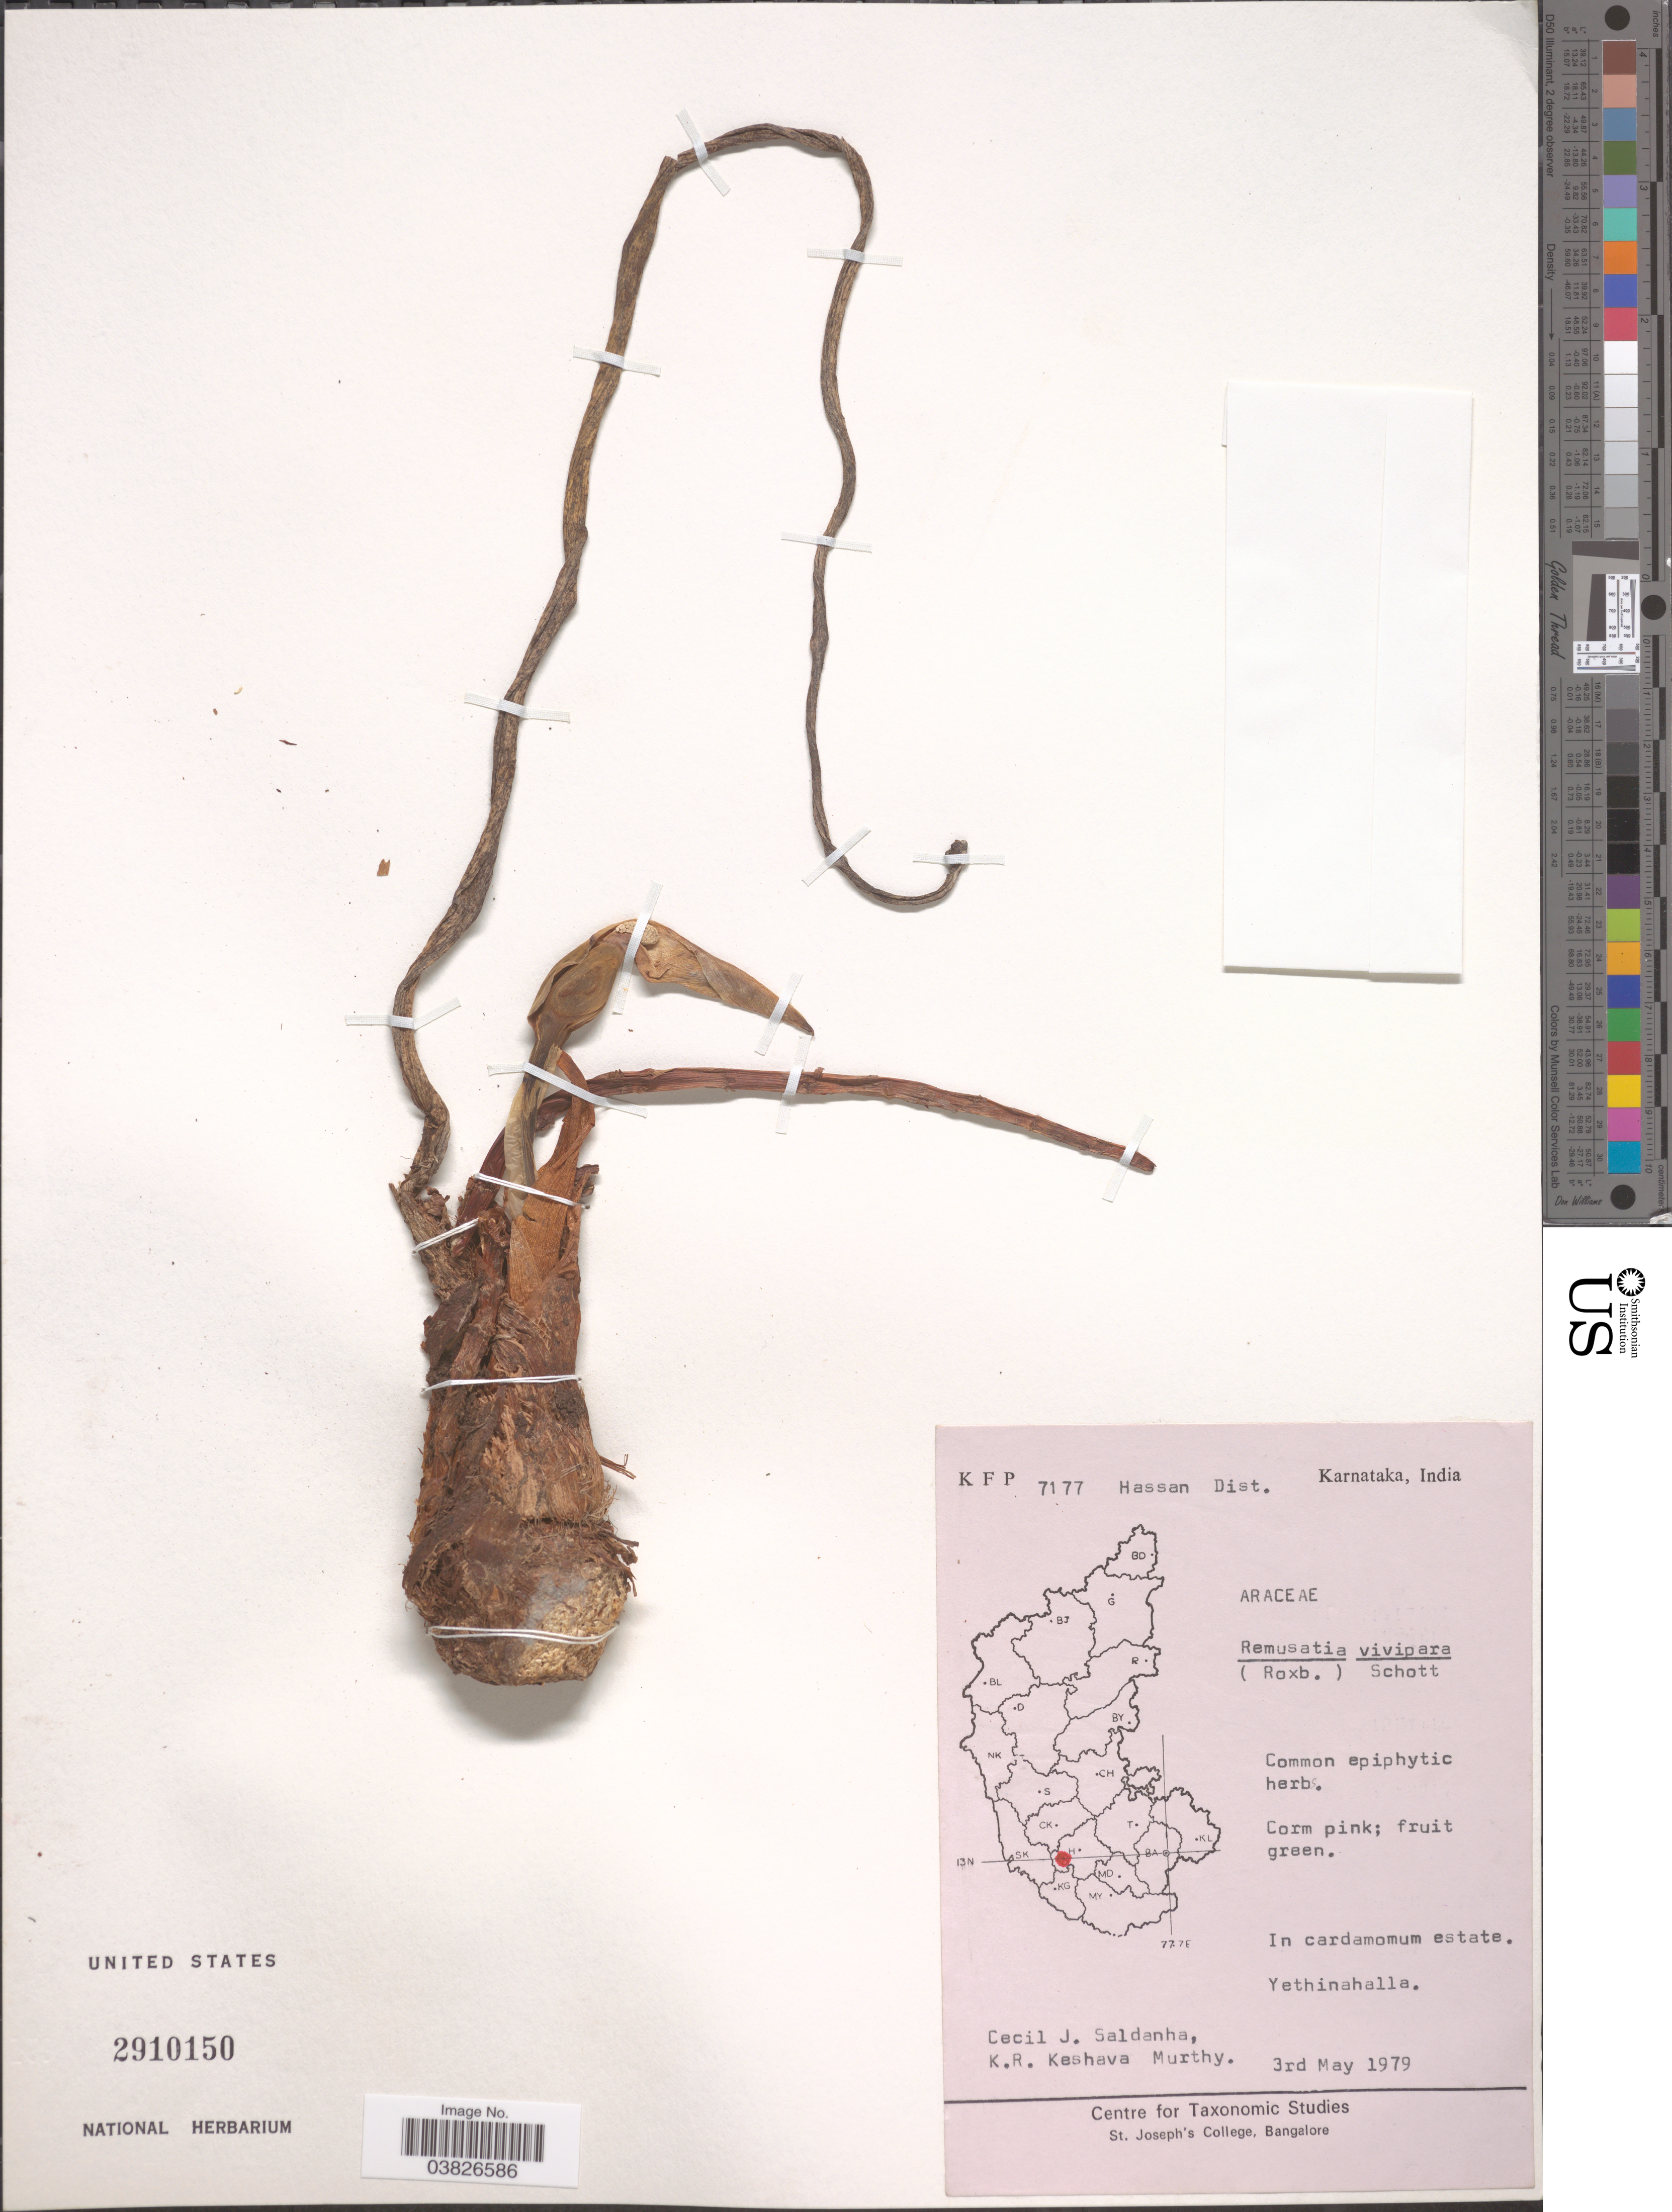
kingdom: Plantae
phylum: Tracheophyta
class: Liliopsida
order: Alismatales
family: Araceae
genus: Remusatia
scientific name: Remusatia vivipara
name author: (Roxb.) Schott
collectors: C. J. Saldanha & K. Murthy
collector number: KFP 7177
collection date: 1979-05-03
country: India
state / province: Karnataka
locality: Hassan Dist. Yethinahalla.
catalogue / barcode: US 2910150